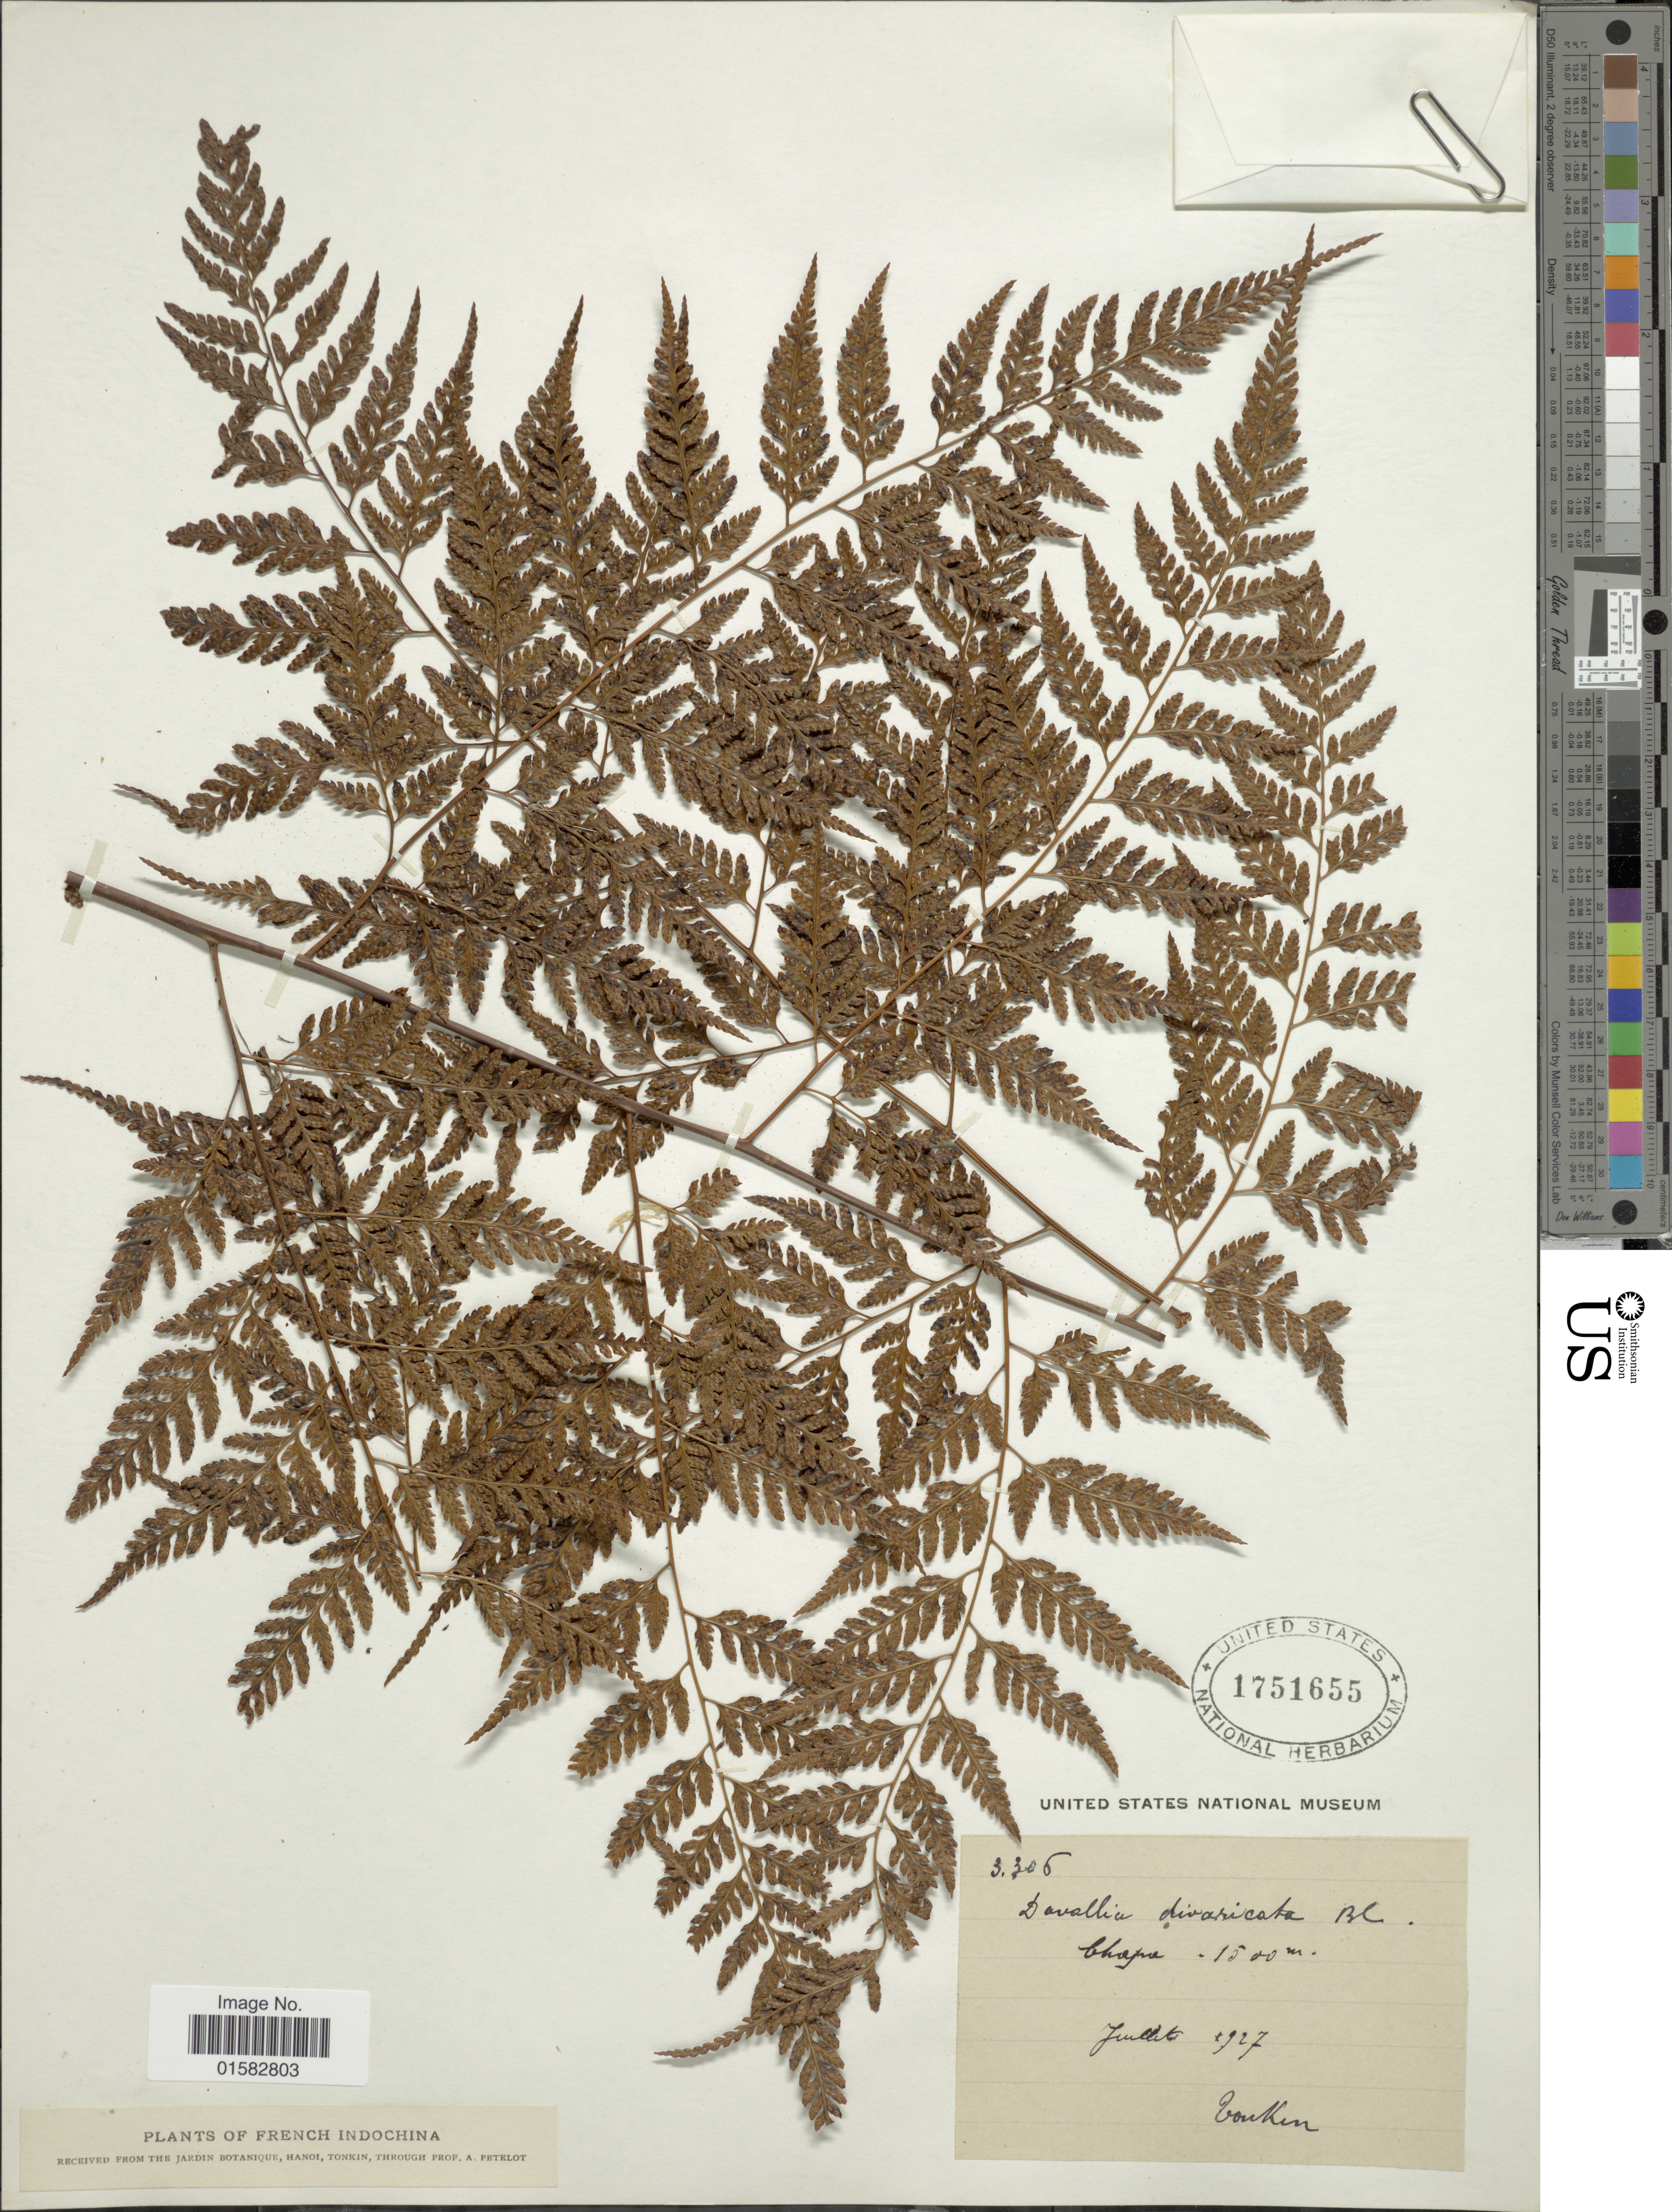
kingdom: Plantae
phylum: Tracheophyta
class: Polypodiopsida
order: Polypodiales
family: Davalliaceae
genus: Davallia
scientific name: Davallia divaricata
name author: Blume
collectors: A. Petelot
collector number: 3305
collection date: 1927-07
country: Vietnam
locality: Tonkin. Chapa [interpreted]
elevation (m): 1500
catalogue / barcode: US 1751655